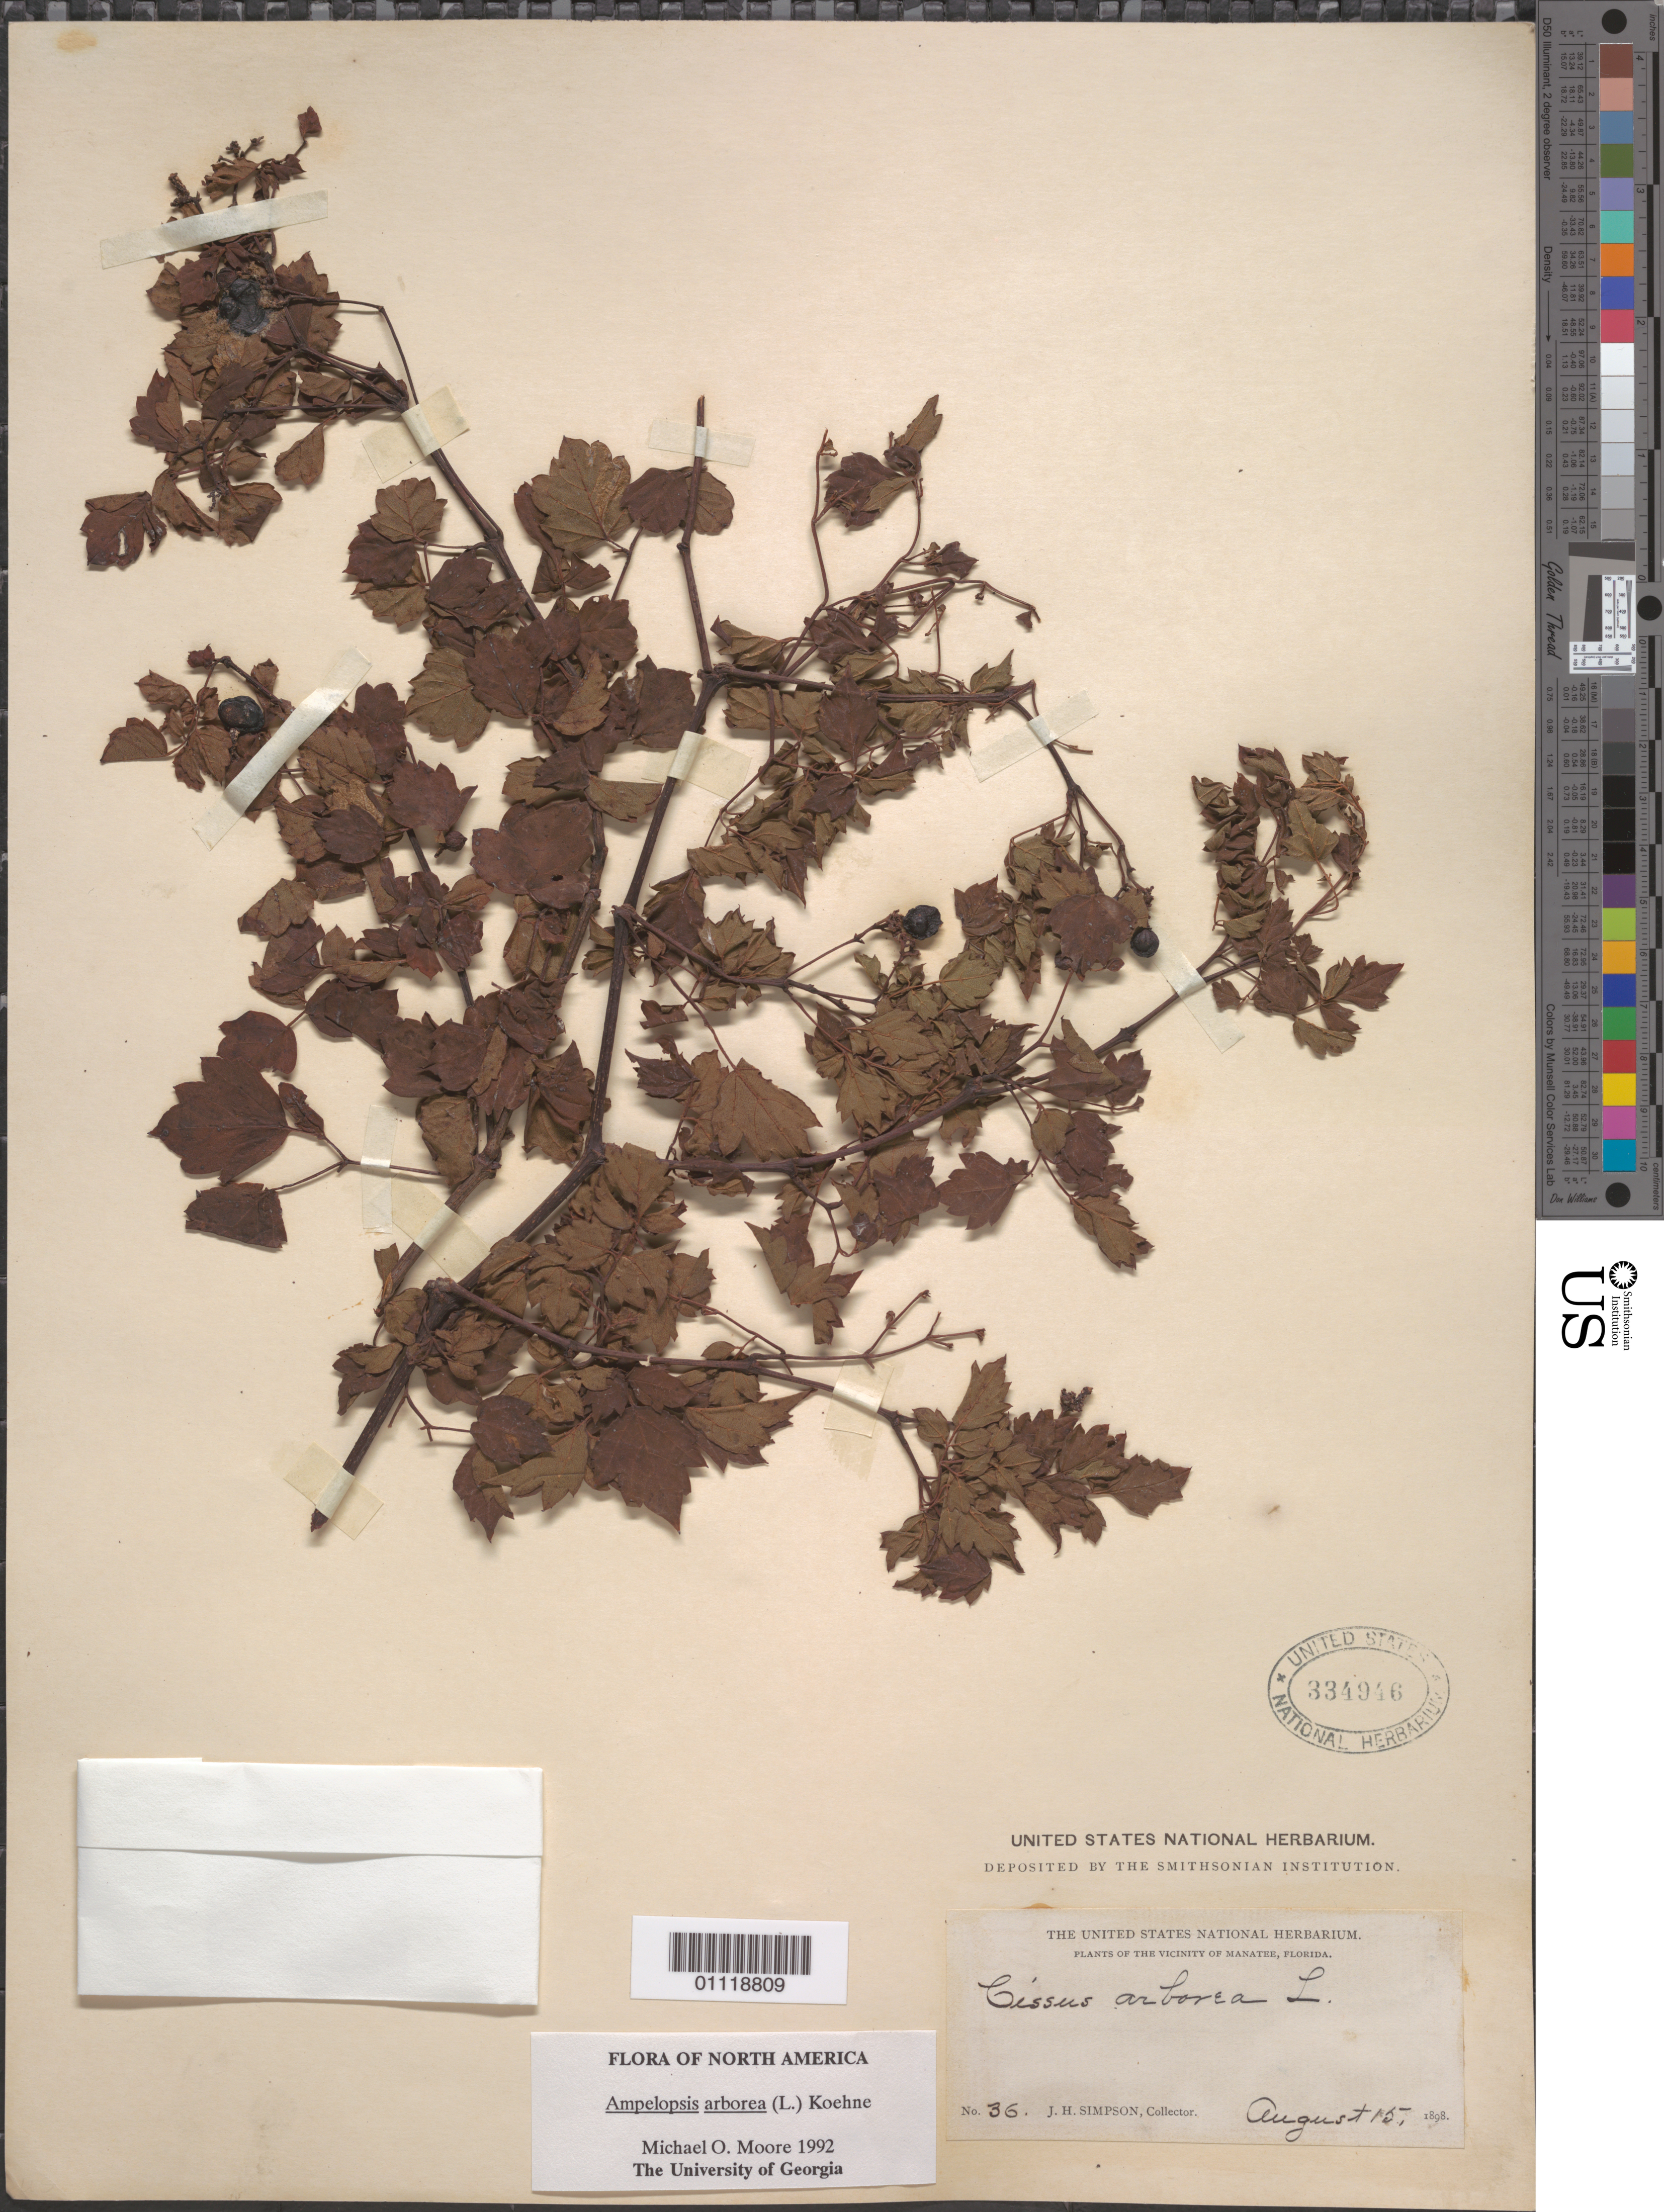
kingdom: Plantae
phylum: Tracheophyta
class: Magnoliopsida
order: Vitales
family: Vitaceae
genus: Ampelopsis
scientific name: Ampelopsis arborea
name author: (L.) Koehne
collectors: J. H. Simpson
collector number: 36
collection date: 1898-08-15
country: United States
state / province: Florida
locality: Vicinity of Manatee.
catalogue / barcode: US 334946